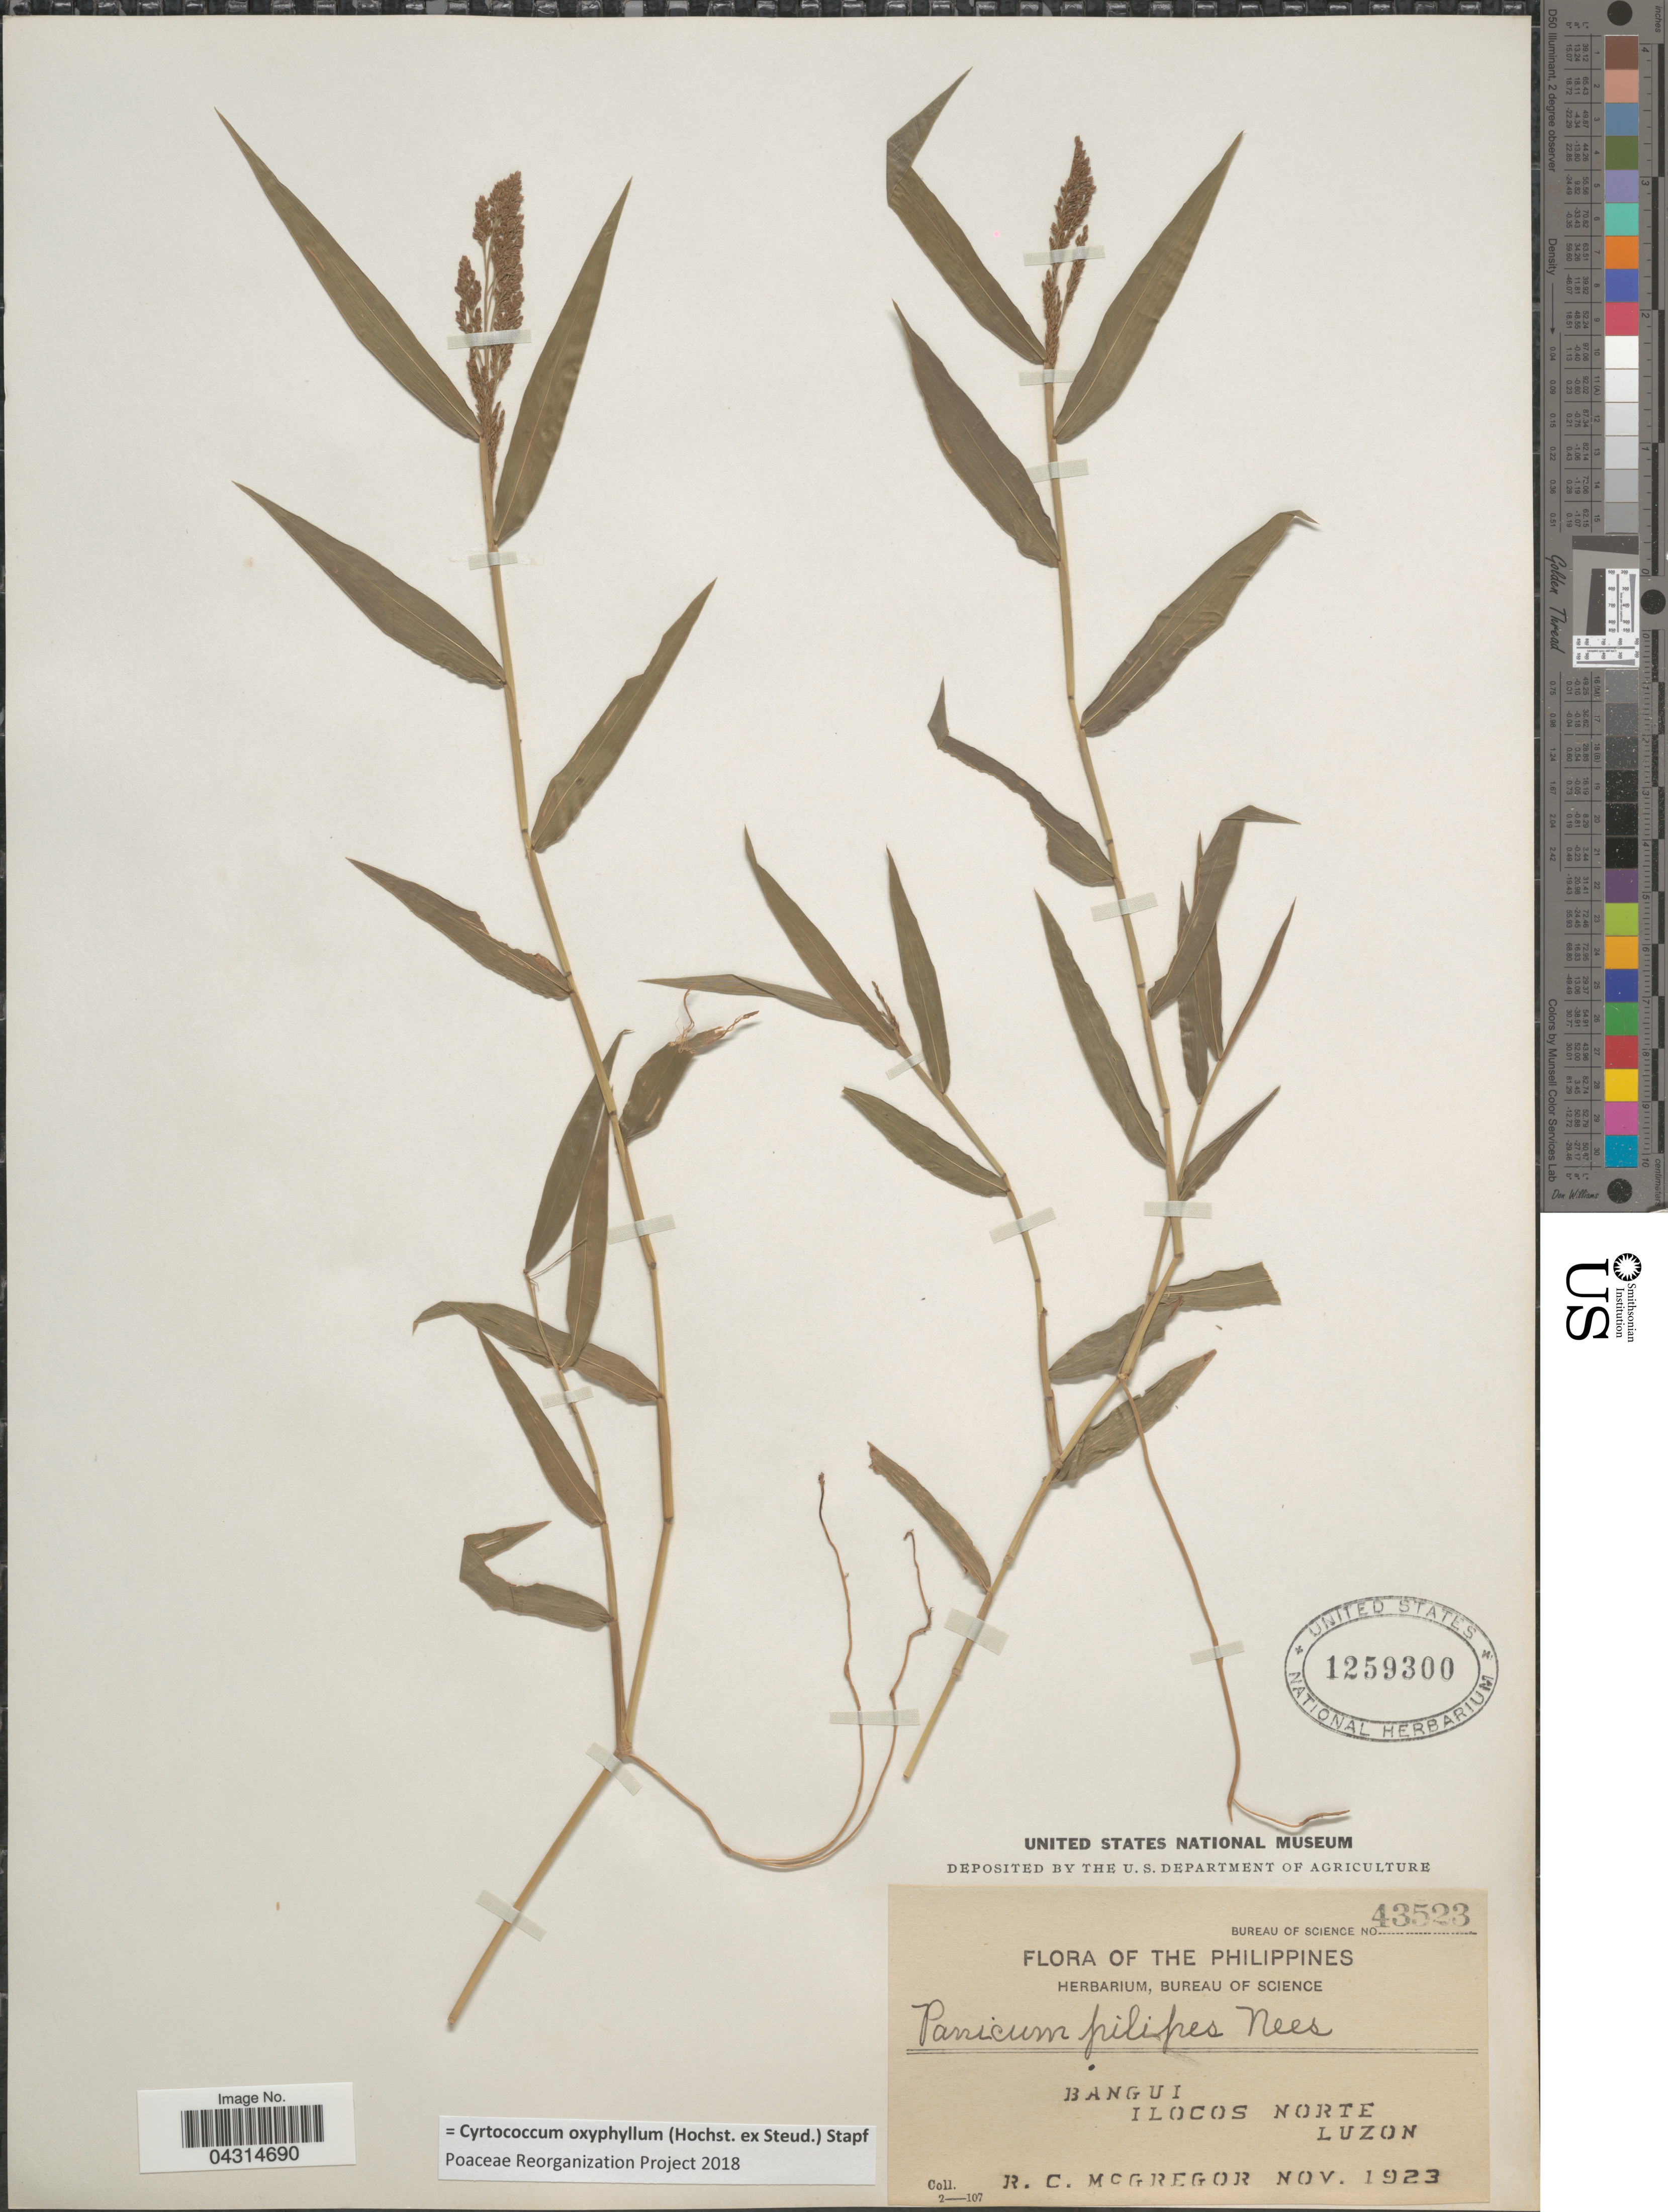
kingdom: Plantae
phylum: Tracheophyta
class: Liliopsida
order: Poales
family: Poaceae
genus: Cyrtococcum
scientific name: Cyrtococcum oxyphyllum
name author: (Steud.) Stapf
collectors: R. C. McGregor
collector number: Bureau of Science 43523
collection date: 1923-11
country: Philippines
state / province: Ilocos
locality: Bangui. Ilocos Norte, Luzon.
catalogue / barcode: US 1259300